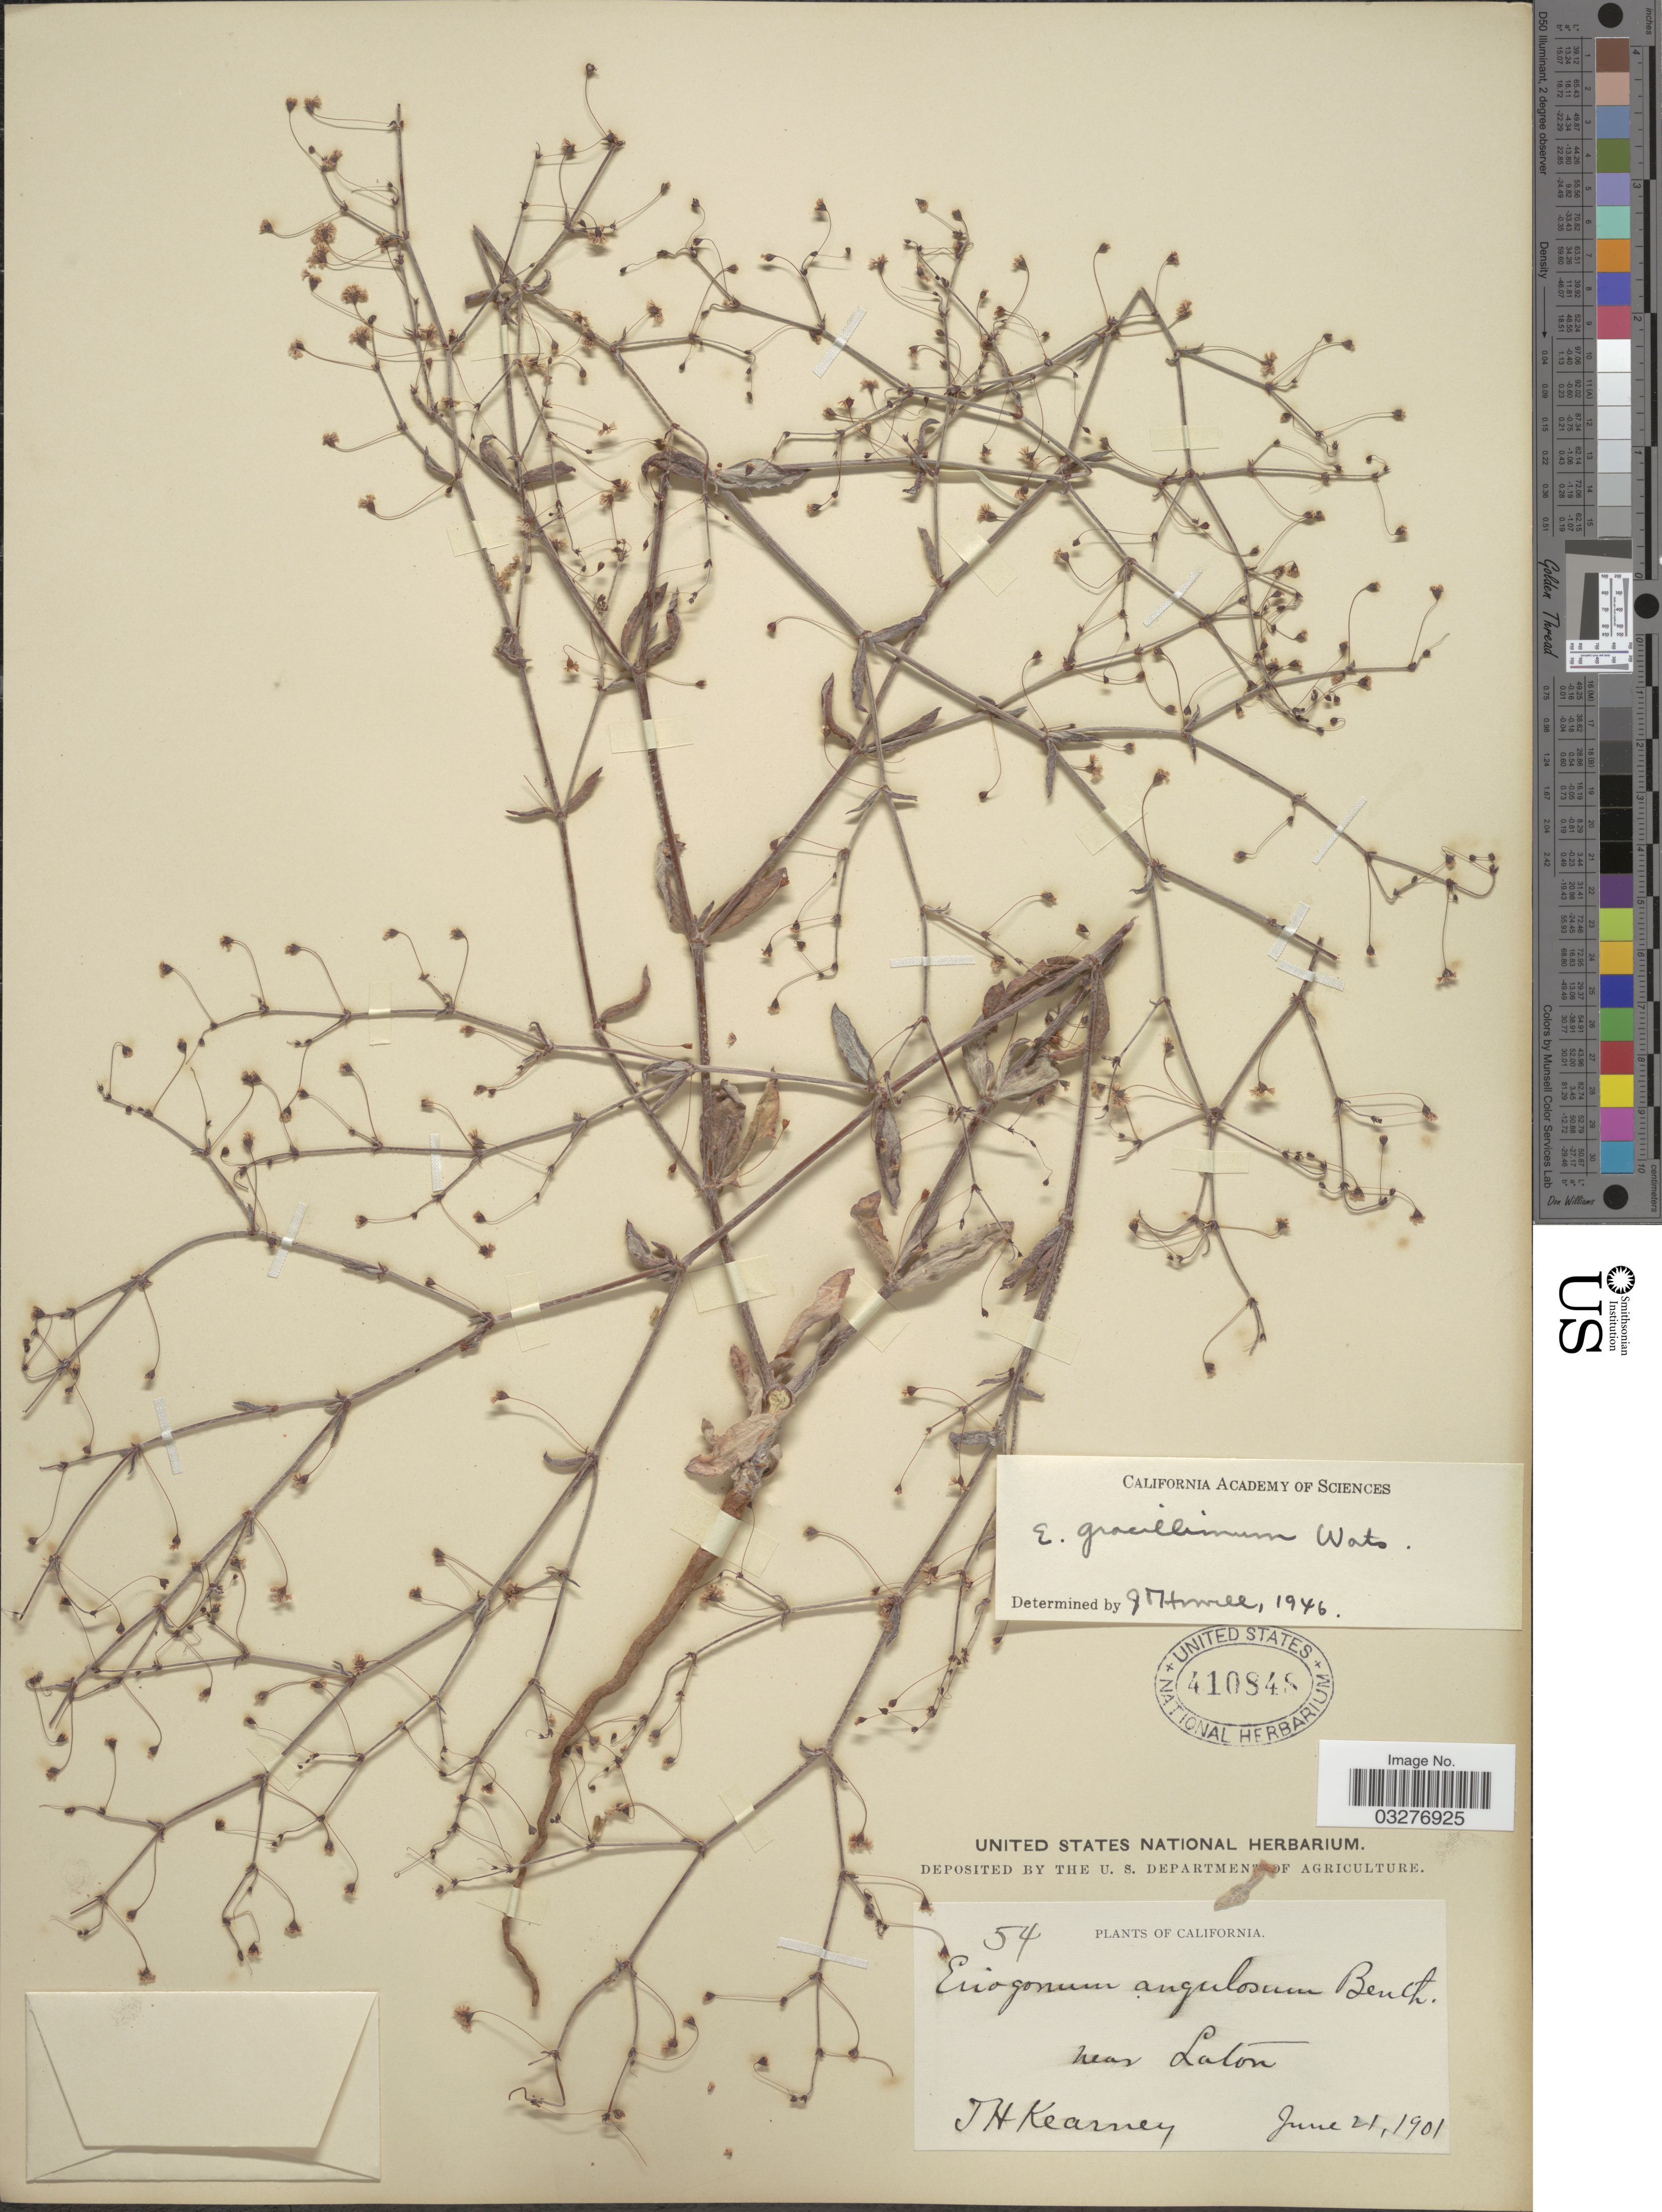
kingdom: Plantae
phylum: Tracheophyta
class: Magnoliopsida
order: Caryophyllales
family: Polygonaceae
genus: Eriogonum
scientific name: Eriogonum gracillimum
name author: S. Watson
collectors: T. H. Kearney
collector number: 54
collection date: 1901-06-21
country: United States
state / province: California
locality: Near Laton.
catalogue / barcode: US 410848